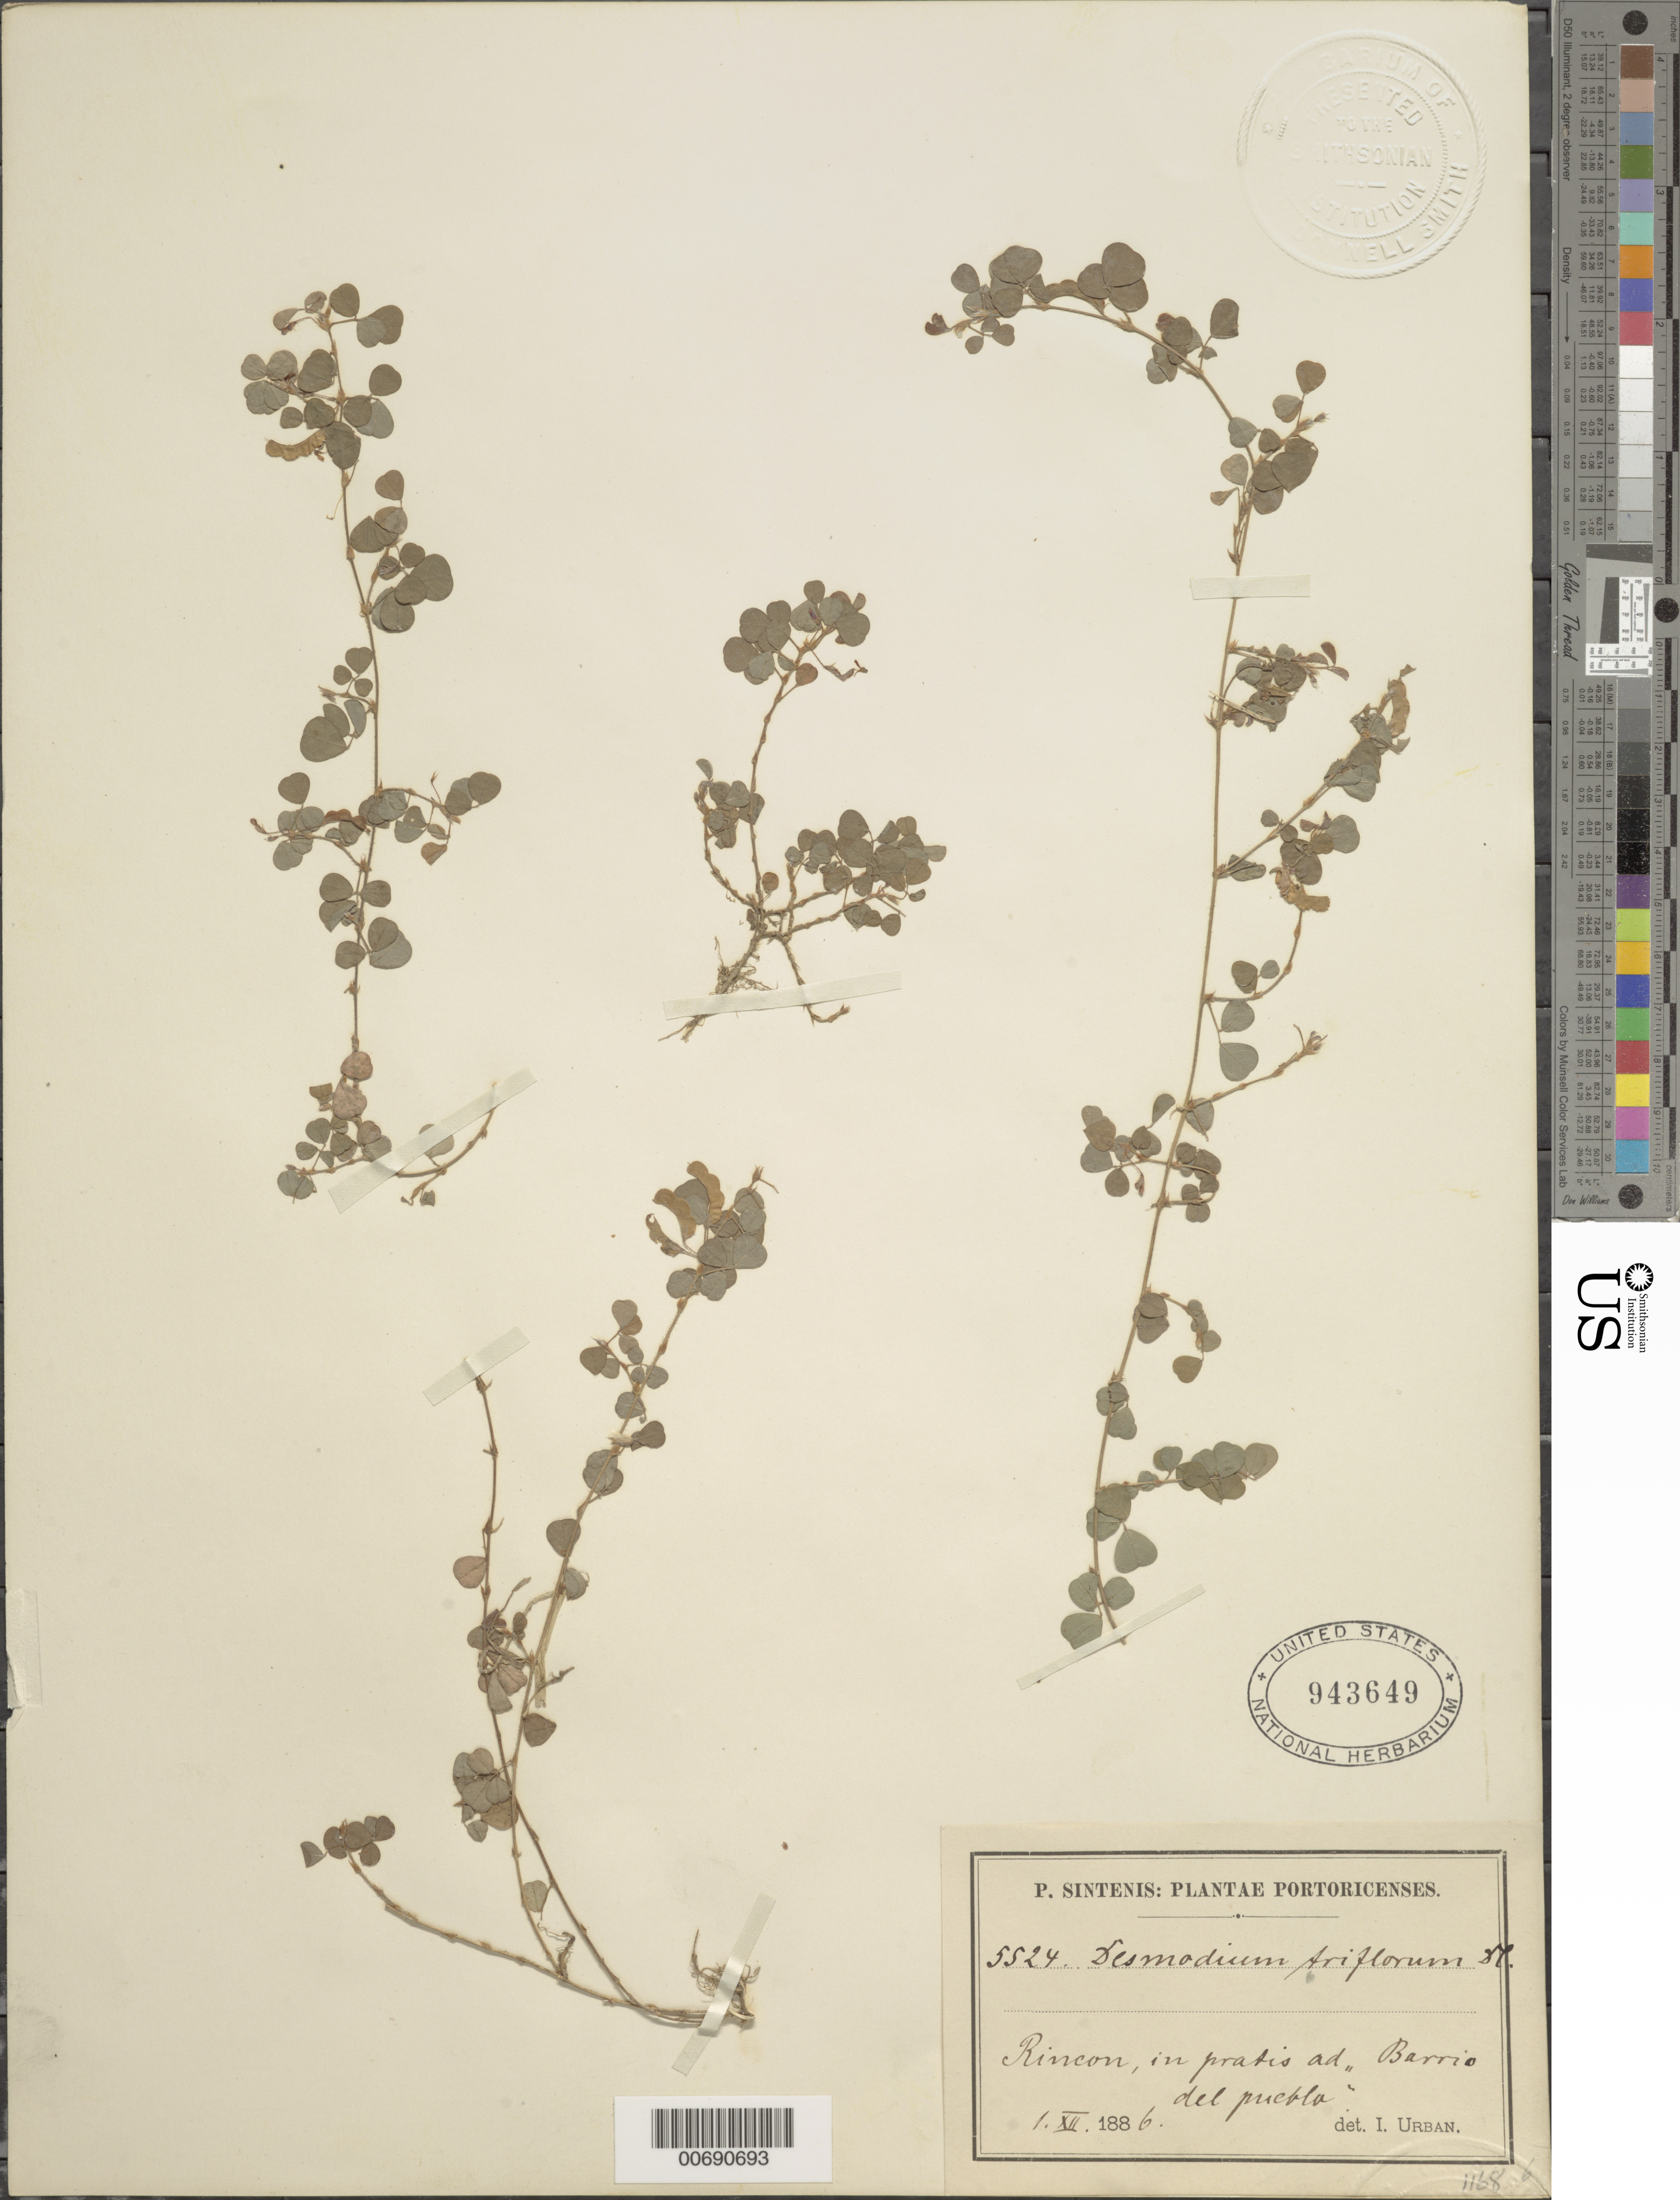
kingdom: Plantae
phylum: Tracheophyta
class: Magnoliopsida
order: Fabales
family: Fabaceae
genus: Grona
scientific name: Grona triflora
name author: (L.) H. Ohashi & K. Ohashi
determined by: Strong, Mark T., (BOT), Smithsonian Institution - National Museum of Natural History (UNITED STATES)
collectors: P. Sintenis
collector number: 5524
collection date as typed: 01 Dec 1886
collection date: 1886-12-01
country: Puerto Rico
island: Greater Antilles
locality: Rincon.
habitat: in pratis ad Barrio del puebla.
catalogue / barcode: US 943649